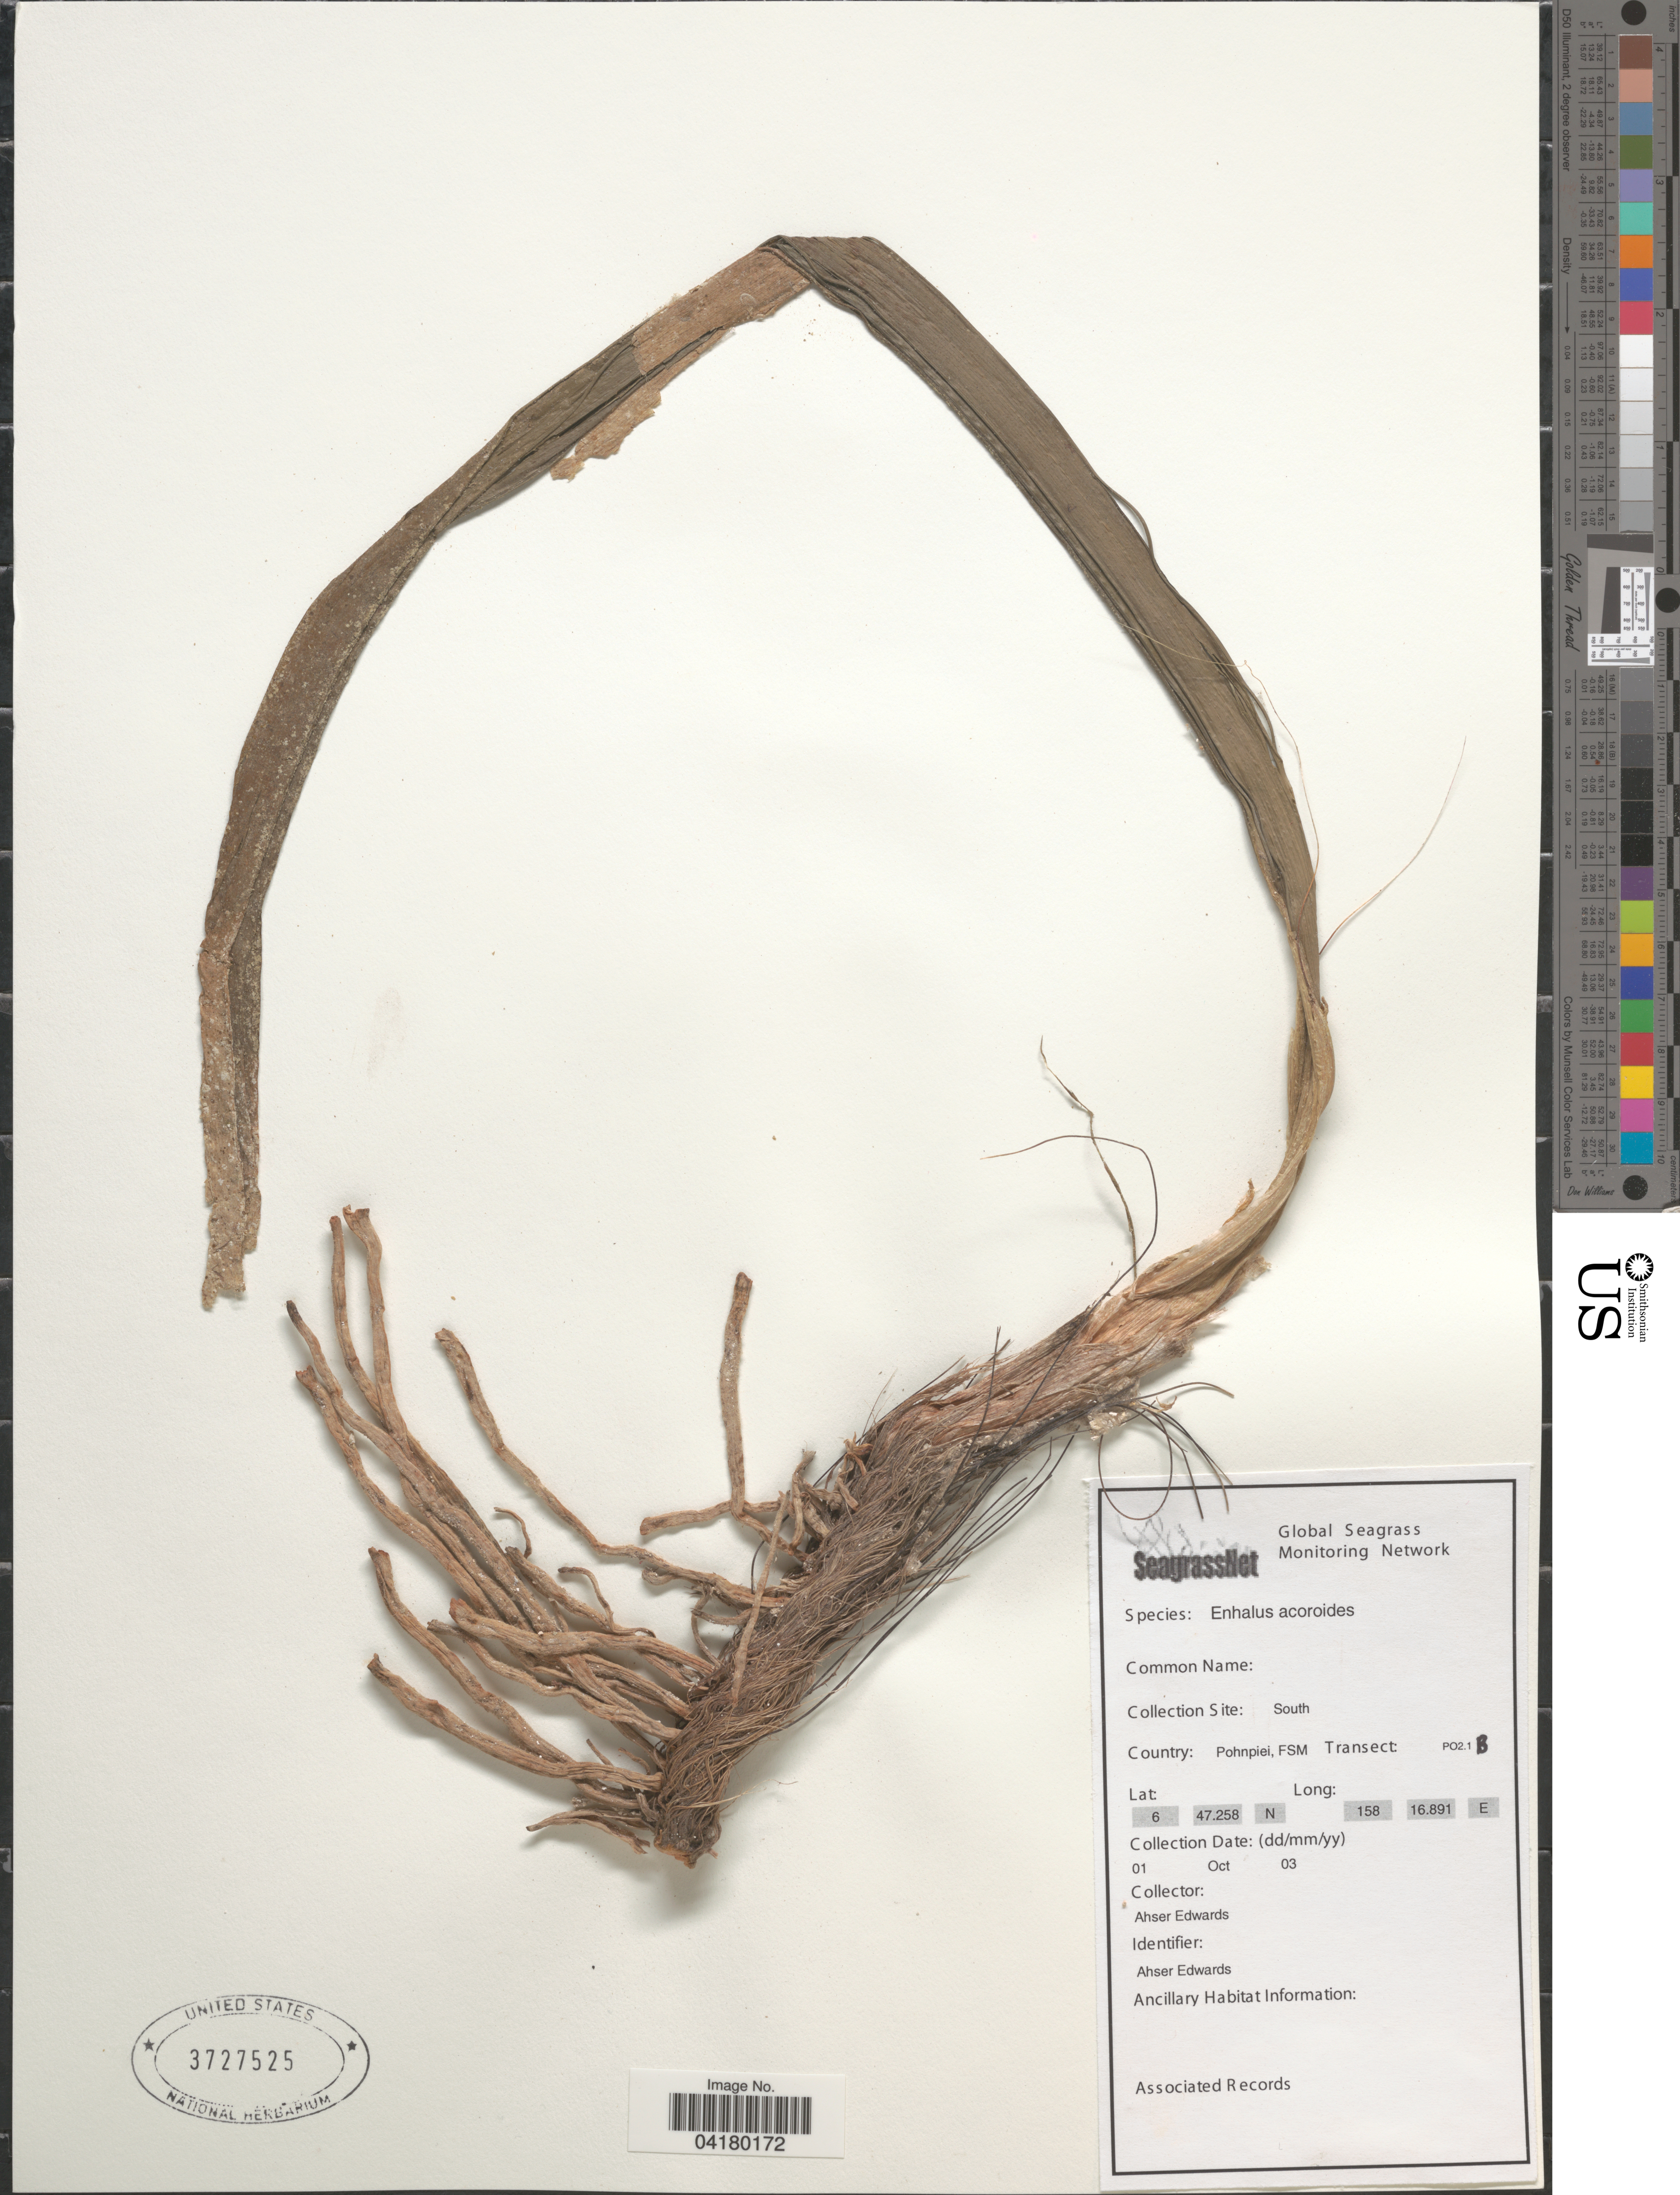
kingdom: Plantae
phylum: Tracheophyta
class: Liliopsida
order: Alismatales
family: Hydrocharitaceae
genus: Enhalus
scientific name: Enhalus acoroides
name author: (L. f.) Royle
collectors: A. Edwards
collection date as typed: Transcribed d/m/y: 1/10/3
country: Micronesia, Federated States of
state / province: Pohnpei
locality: Collection Site: South. Country: Pohnpiei, FSM. Transect: PO2.1B.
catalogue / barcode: US 3727525